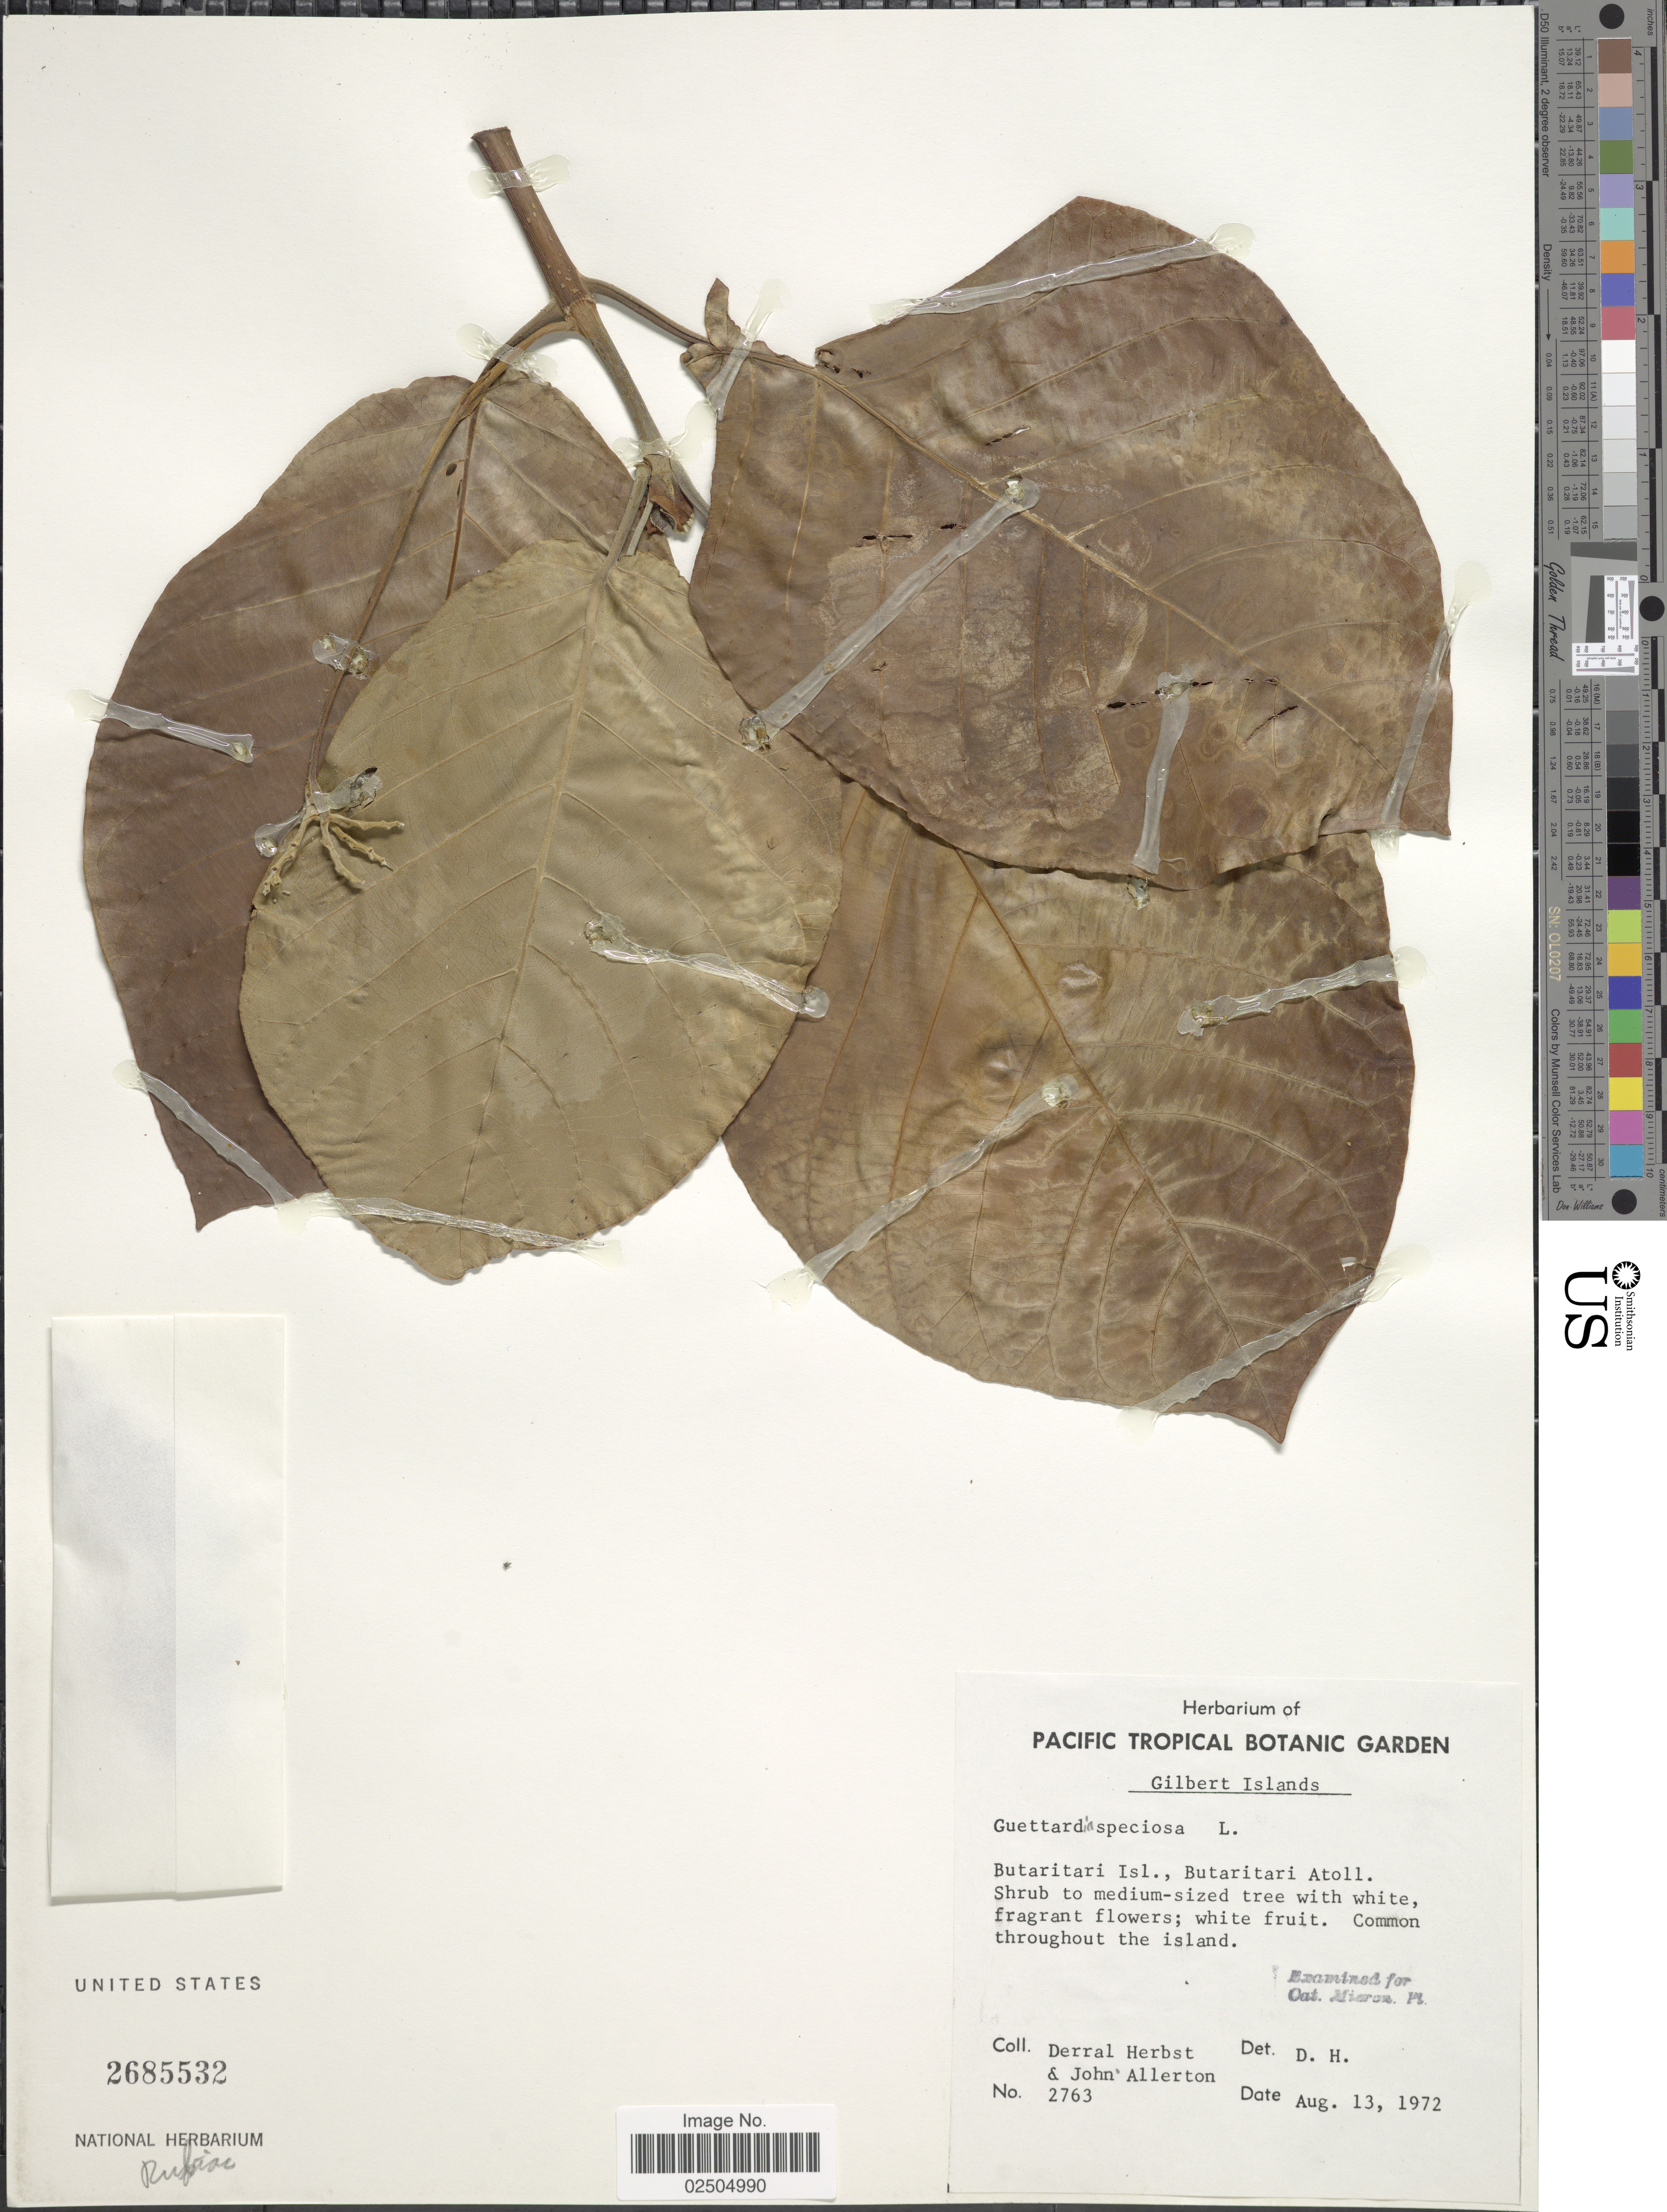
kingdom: Plantae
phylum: Tracheophyta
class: Magnoliopsida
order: Gentianales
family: Rubiaceae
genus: Guettarda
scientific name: Guettarda speciosa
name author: L.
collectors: D. R. Herbst & J. Allerton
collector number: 2763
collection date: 1972-08-13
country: Kiribati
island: Butaritari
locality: Gilbert Islands, Butaritari Isl., Butaritari Atoll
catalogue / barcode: US 2685532